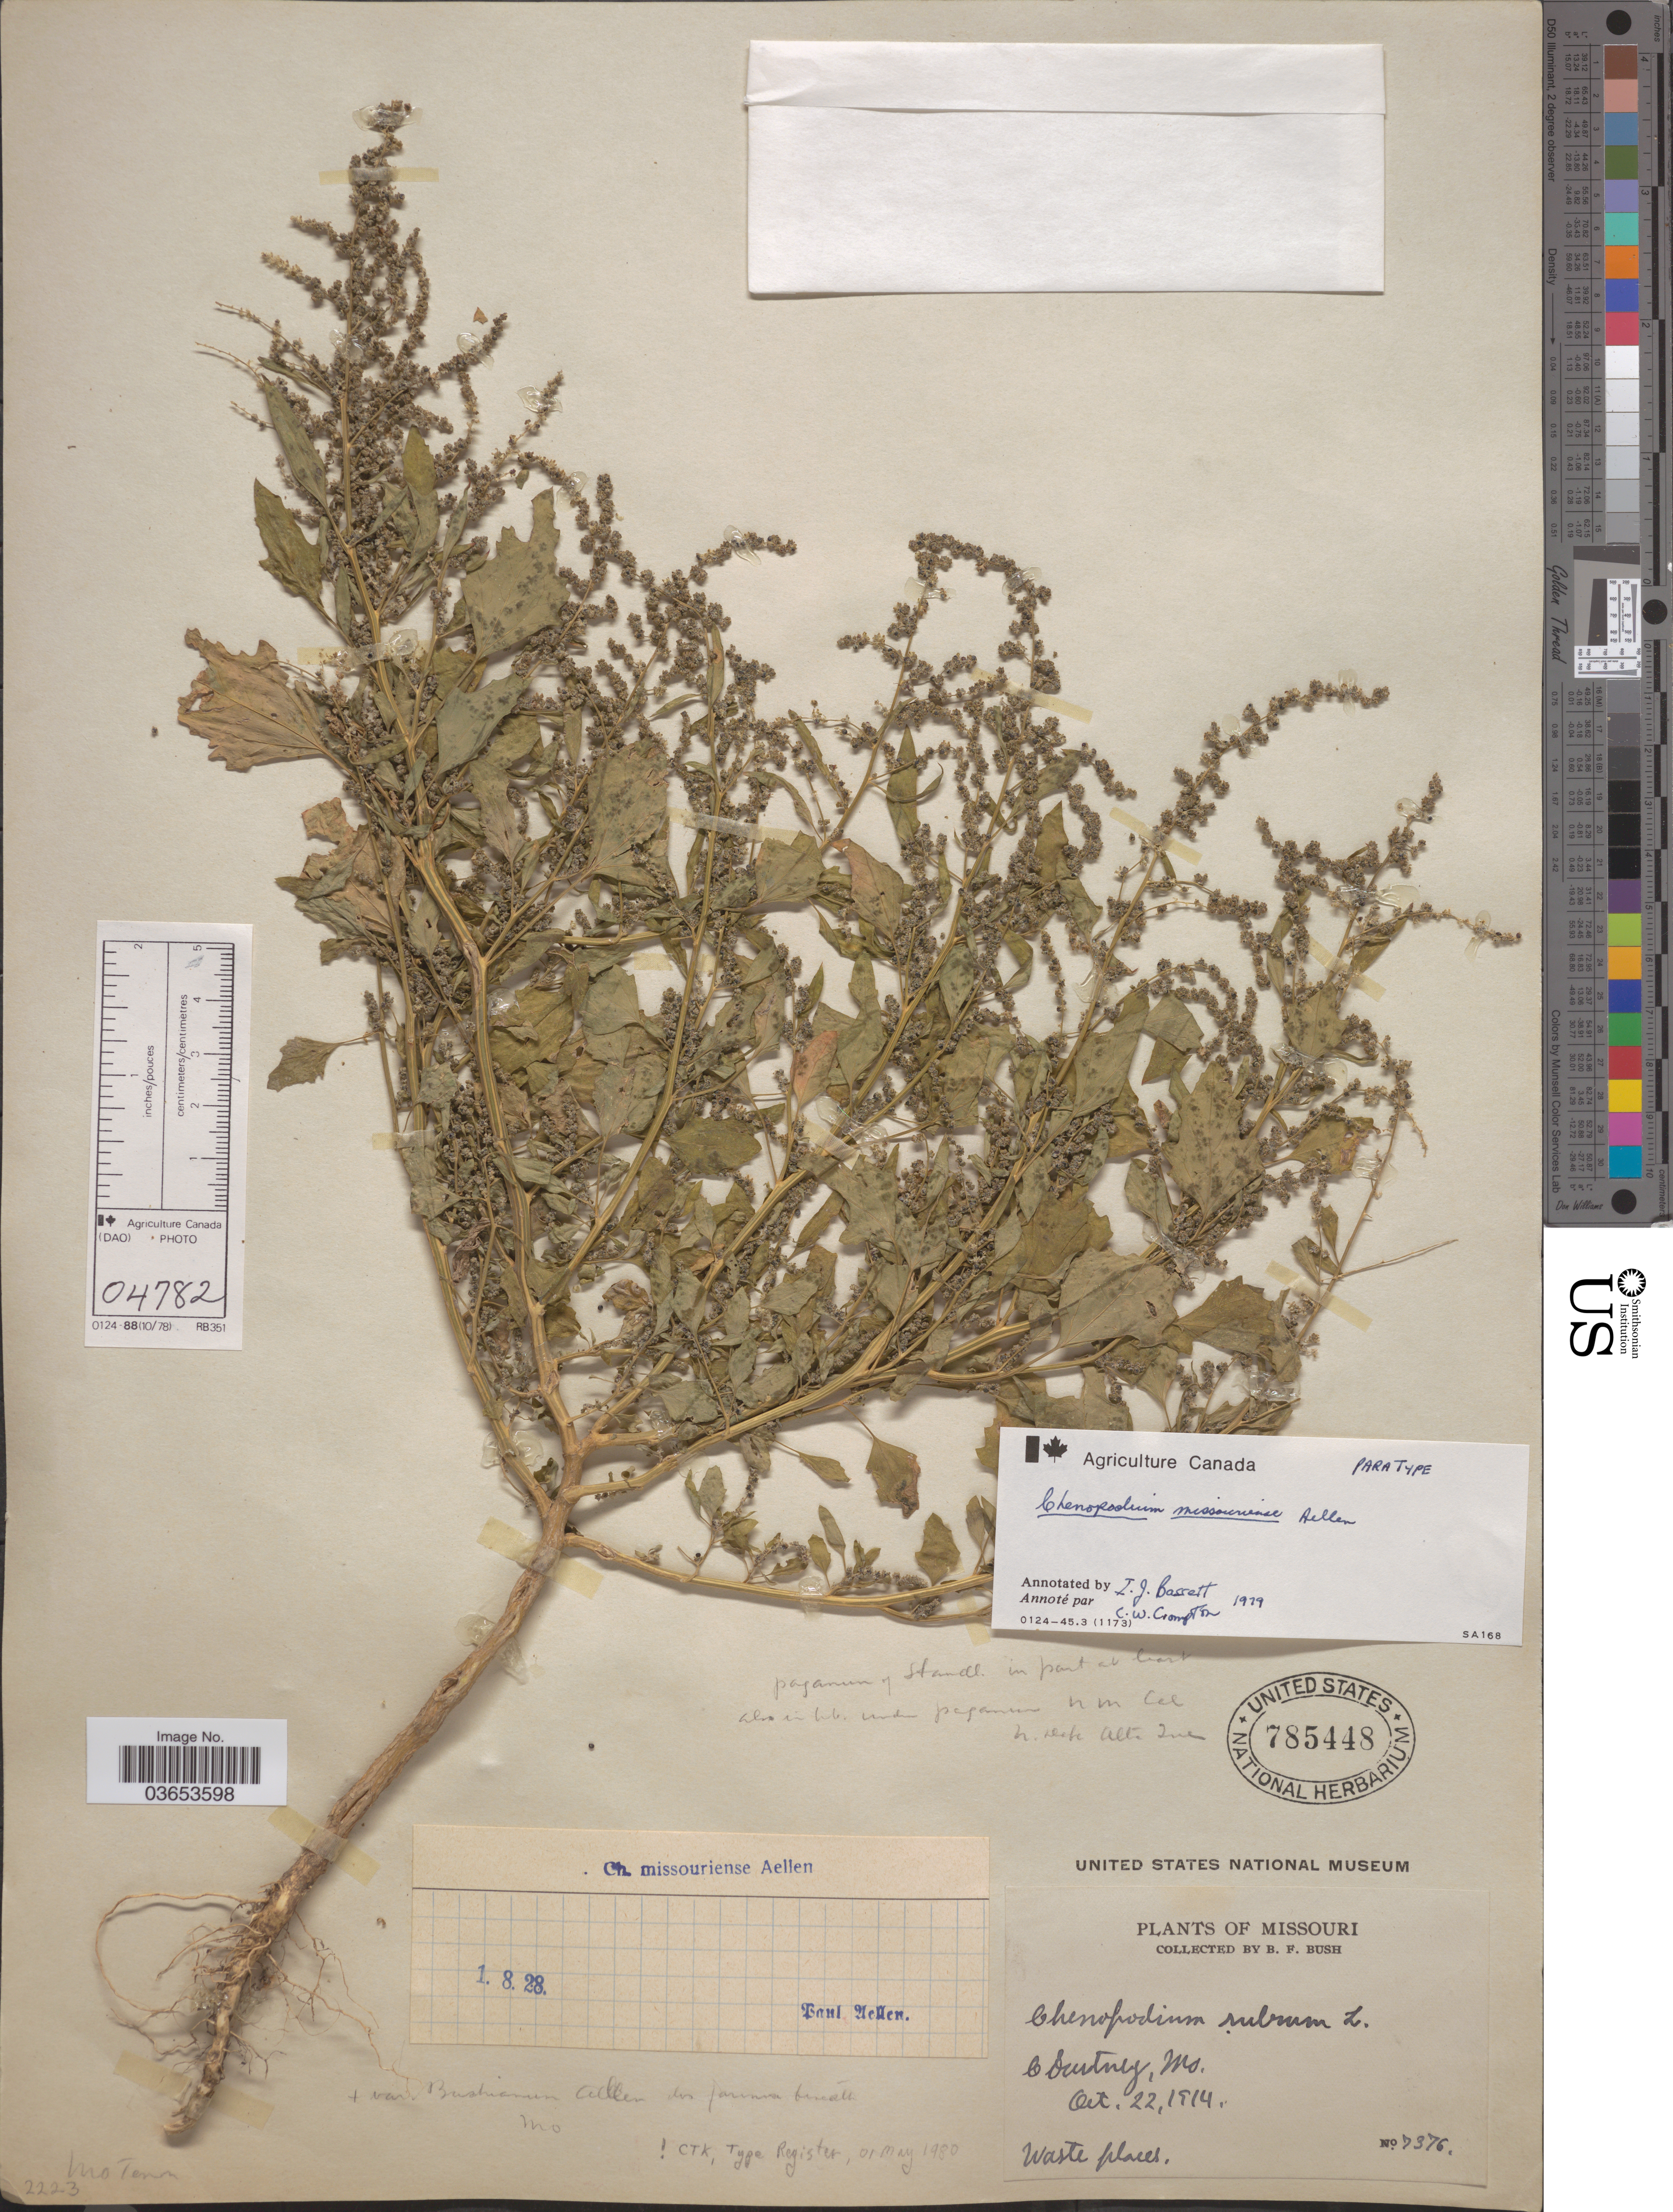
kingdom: Plantae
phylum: Tracheophyta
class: Magnoliopsida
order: Caryophyllales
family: Amaranthaceae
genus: Chenopodium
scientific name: Chenopodium missouriense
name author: Aellen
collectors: B. F. Bush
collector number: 7376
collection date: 1914-10-22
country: United States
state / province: Missouri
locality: Courtney.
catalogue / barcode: US 785448